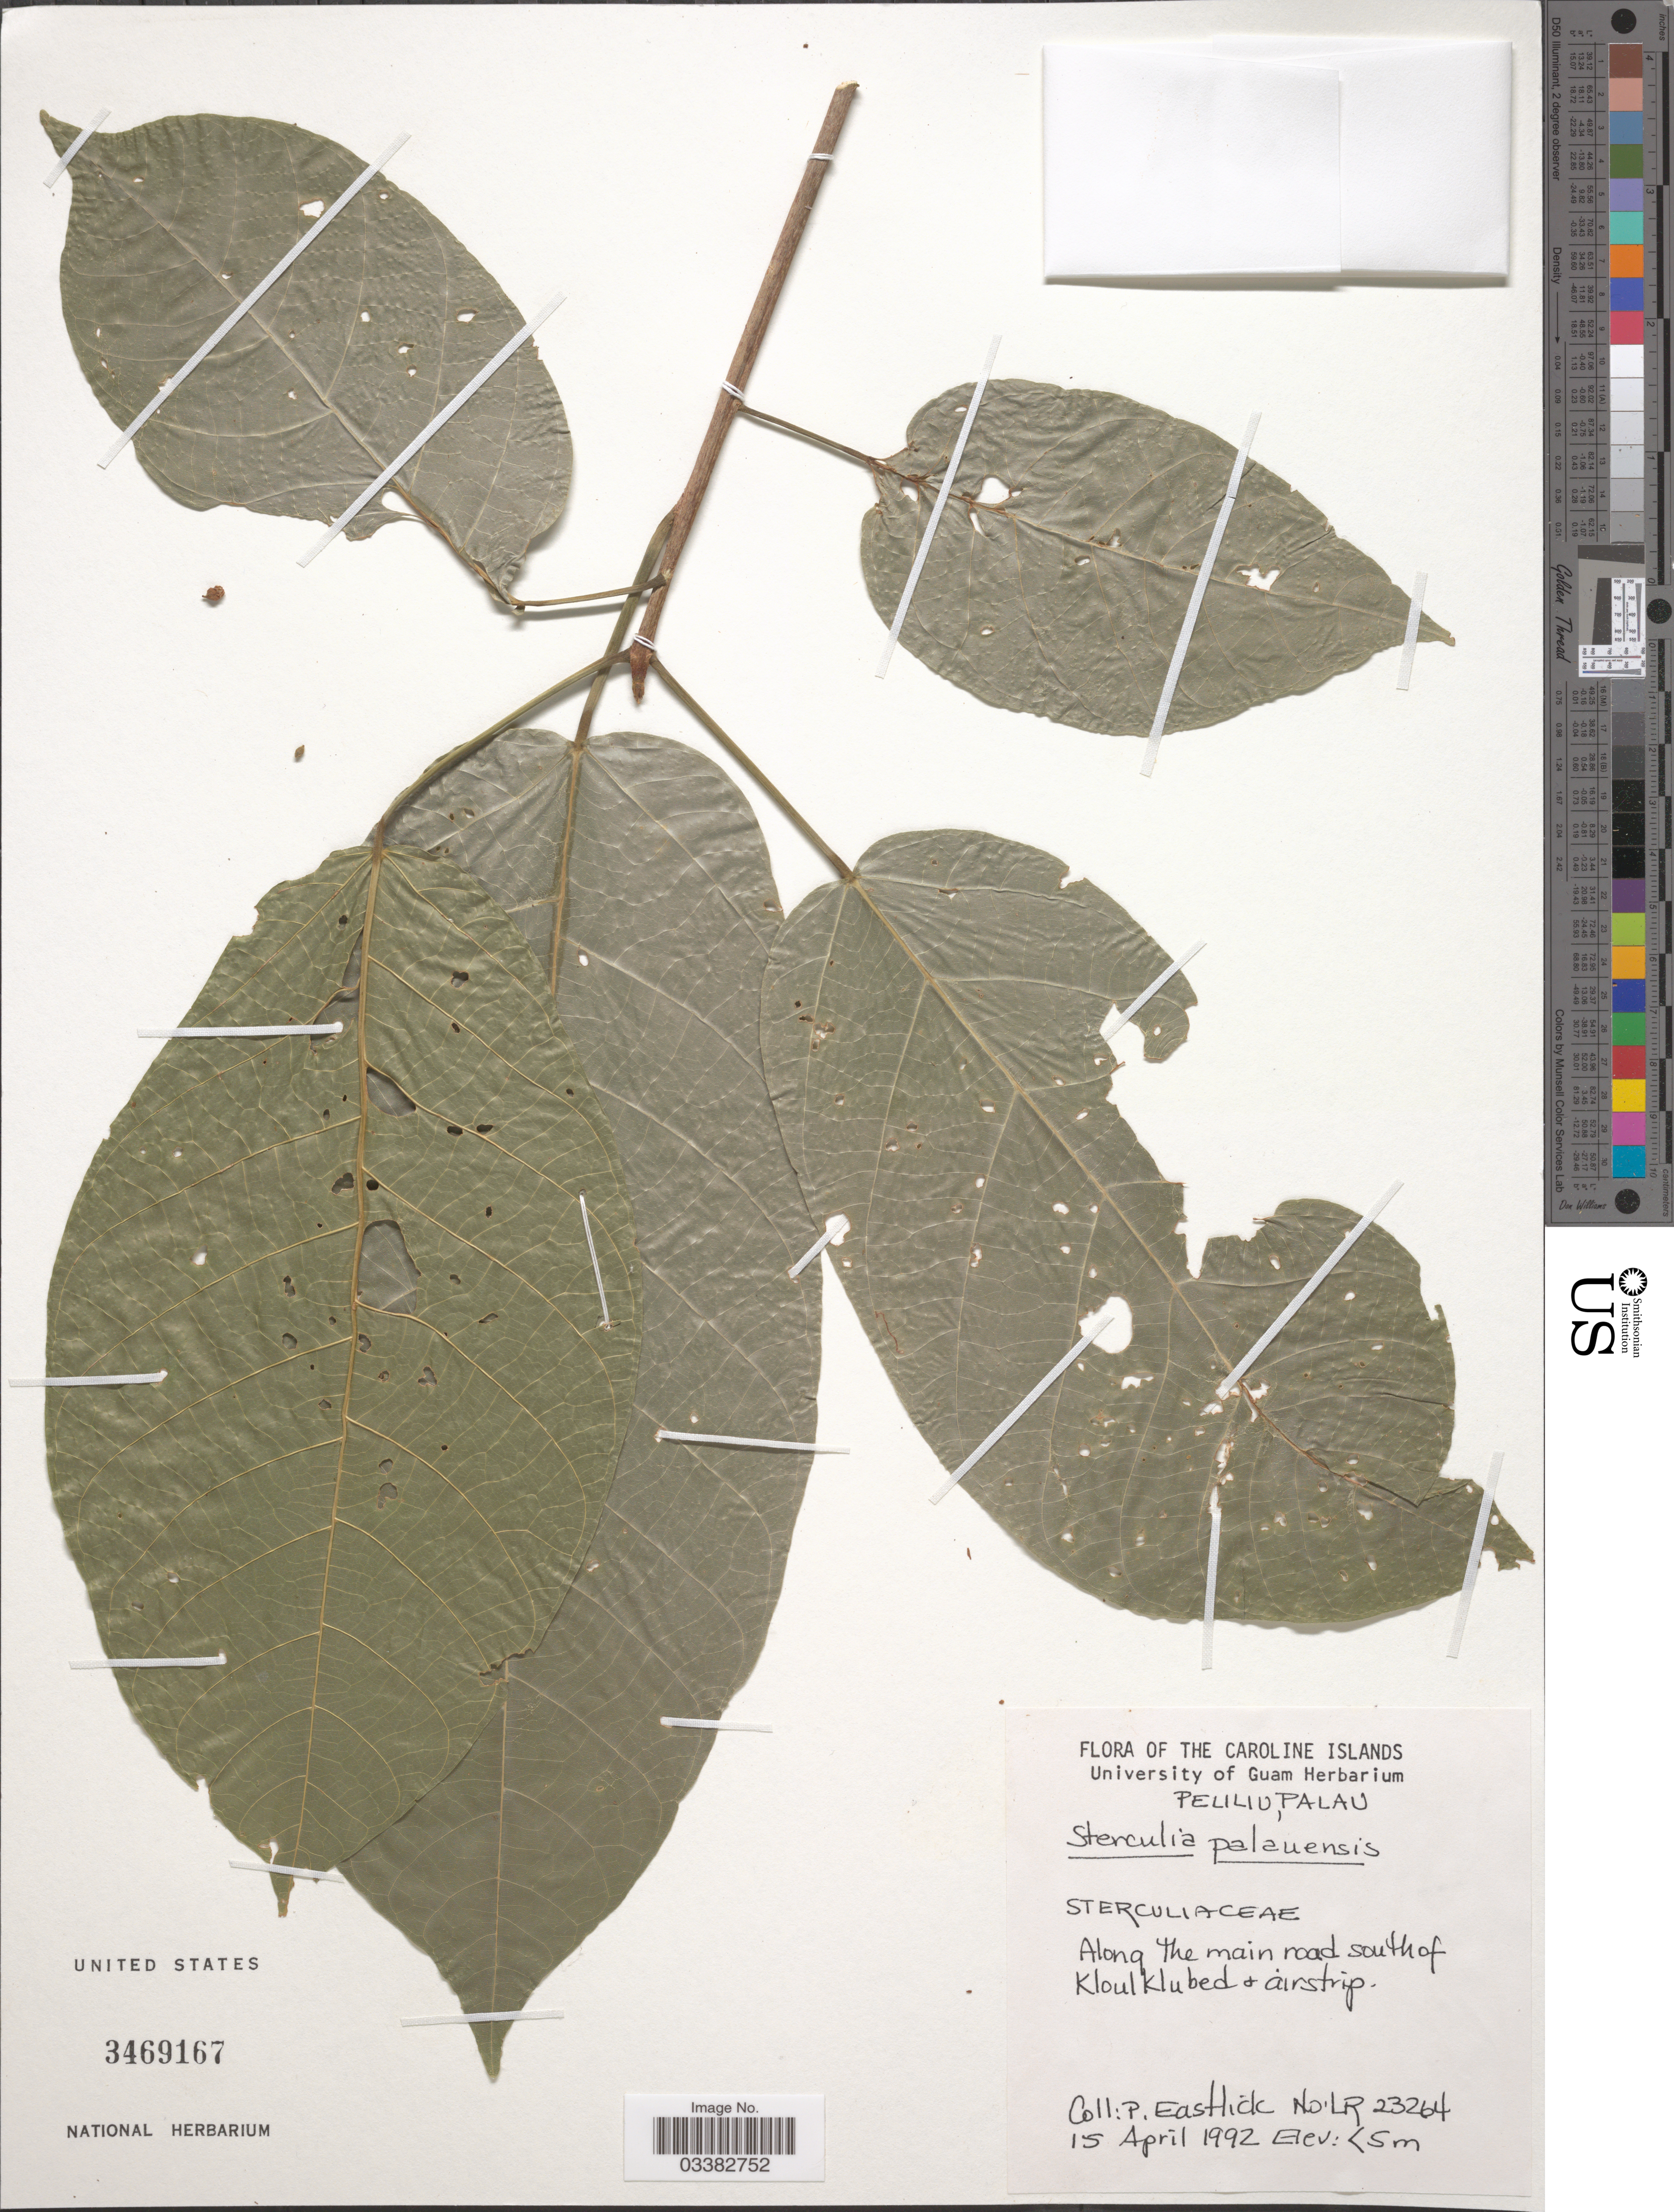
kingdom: Plantae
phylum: Tracheophyta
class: Magnoliopsida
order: Malvales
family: Malvaceae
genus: Sterculia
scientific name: Sterculia palauensis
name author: Kaneh.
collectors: P. Eastlick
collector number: LR23264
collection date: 1992-04-15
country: Palau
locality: The Caroline Islands. Peliliu, Palau. Along the main road south of Kloulklubed & airstrip.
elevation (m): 5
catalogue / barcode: US 3469167